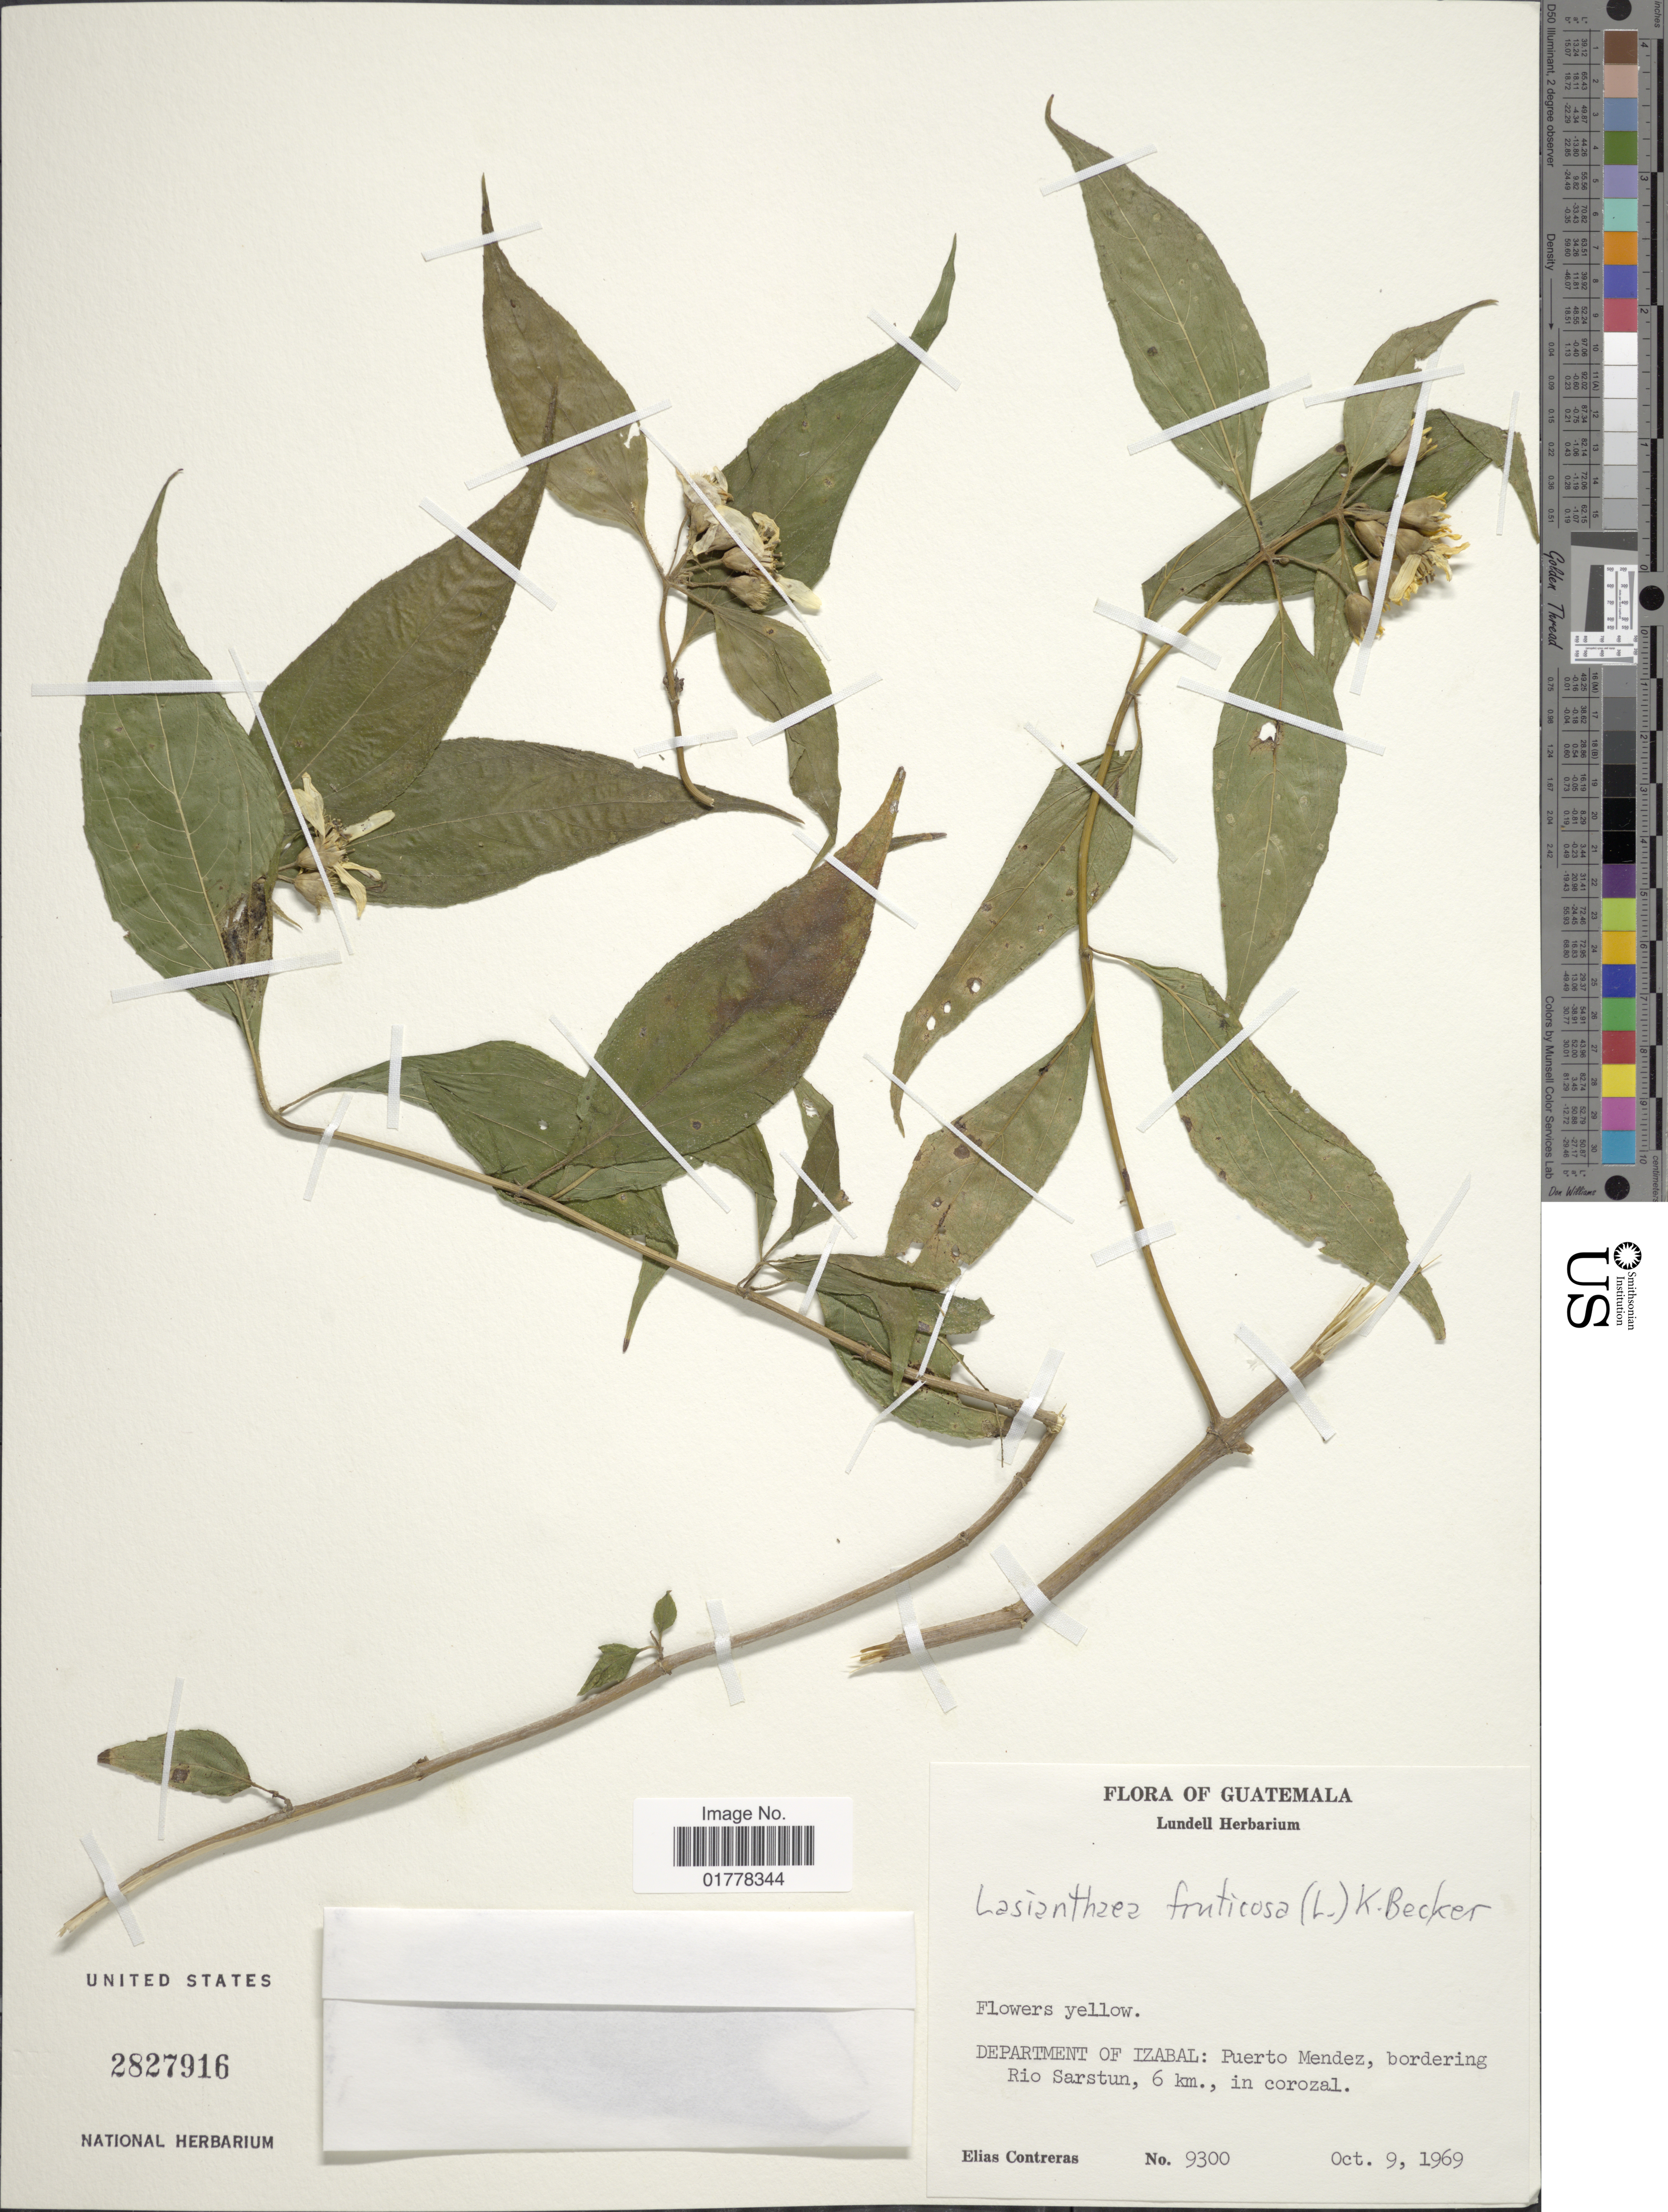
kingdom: Plantae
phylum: Tracheophyta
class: Magnoliopsida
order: Asterales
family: Asteraceae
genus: Lasianthaea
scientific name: Lasianthaea fruticosa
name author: (L.) K.M. Becker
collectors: E. Contreras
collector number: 9300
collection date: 1969-10-09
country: Guatemala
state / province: Izabal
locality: Department of Izabal: Puerto Mendez, bordering Rio Sarstun, 6 km., in corozal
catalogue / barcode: US 2827916